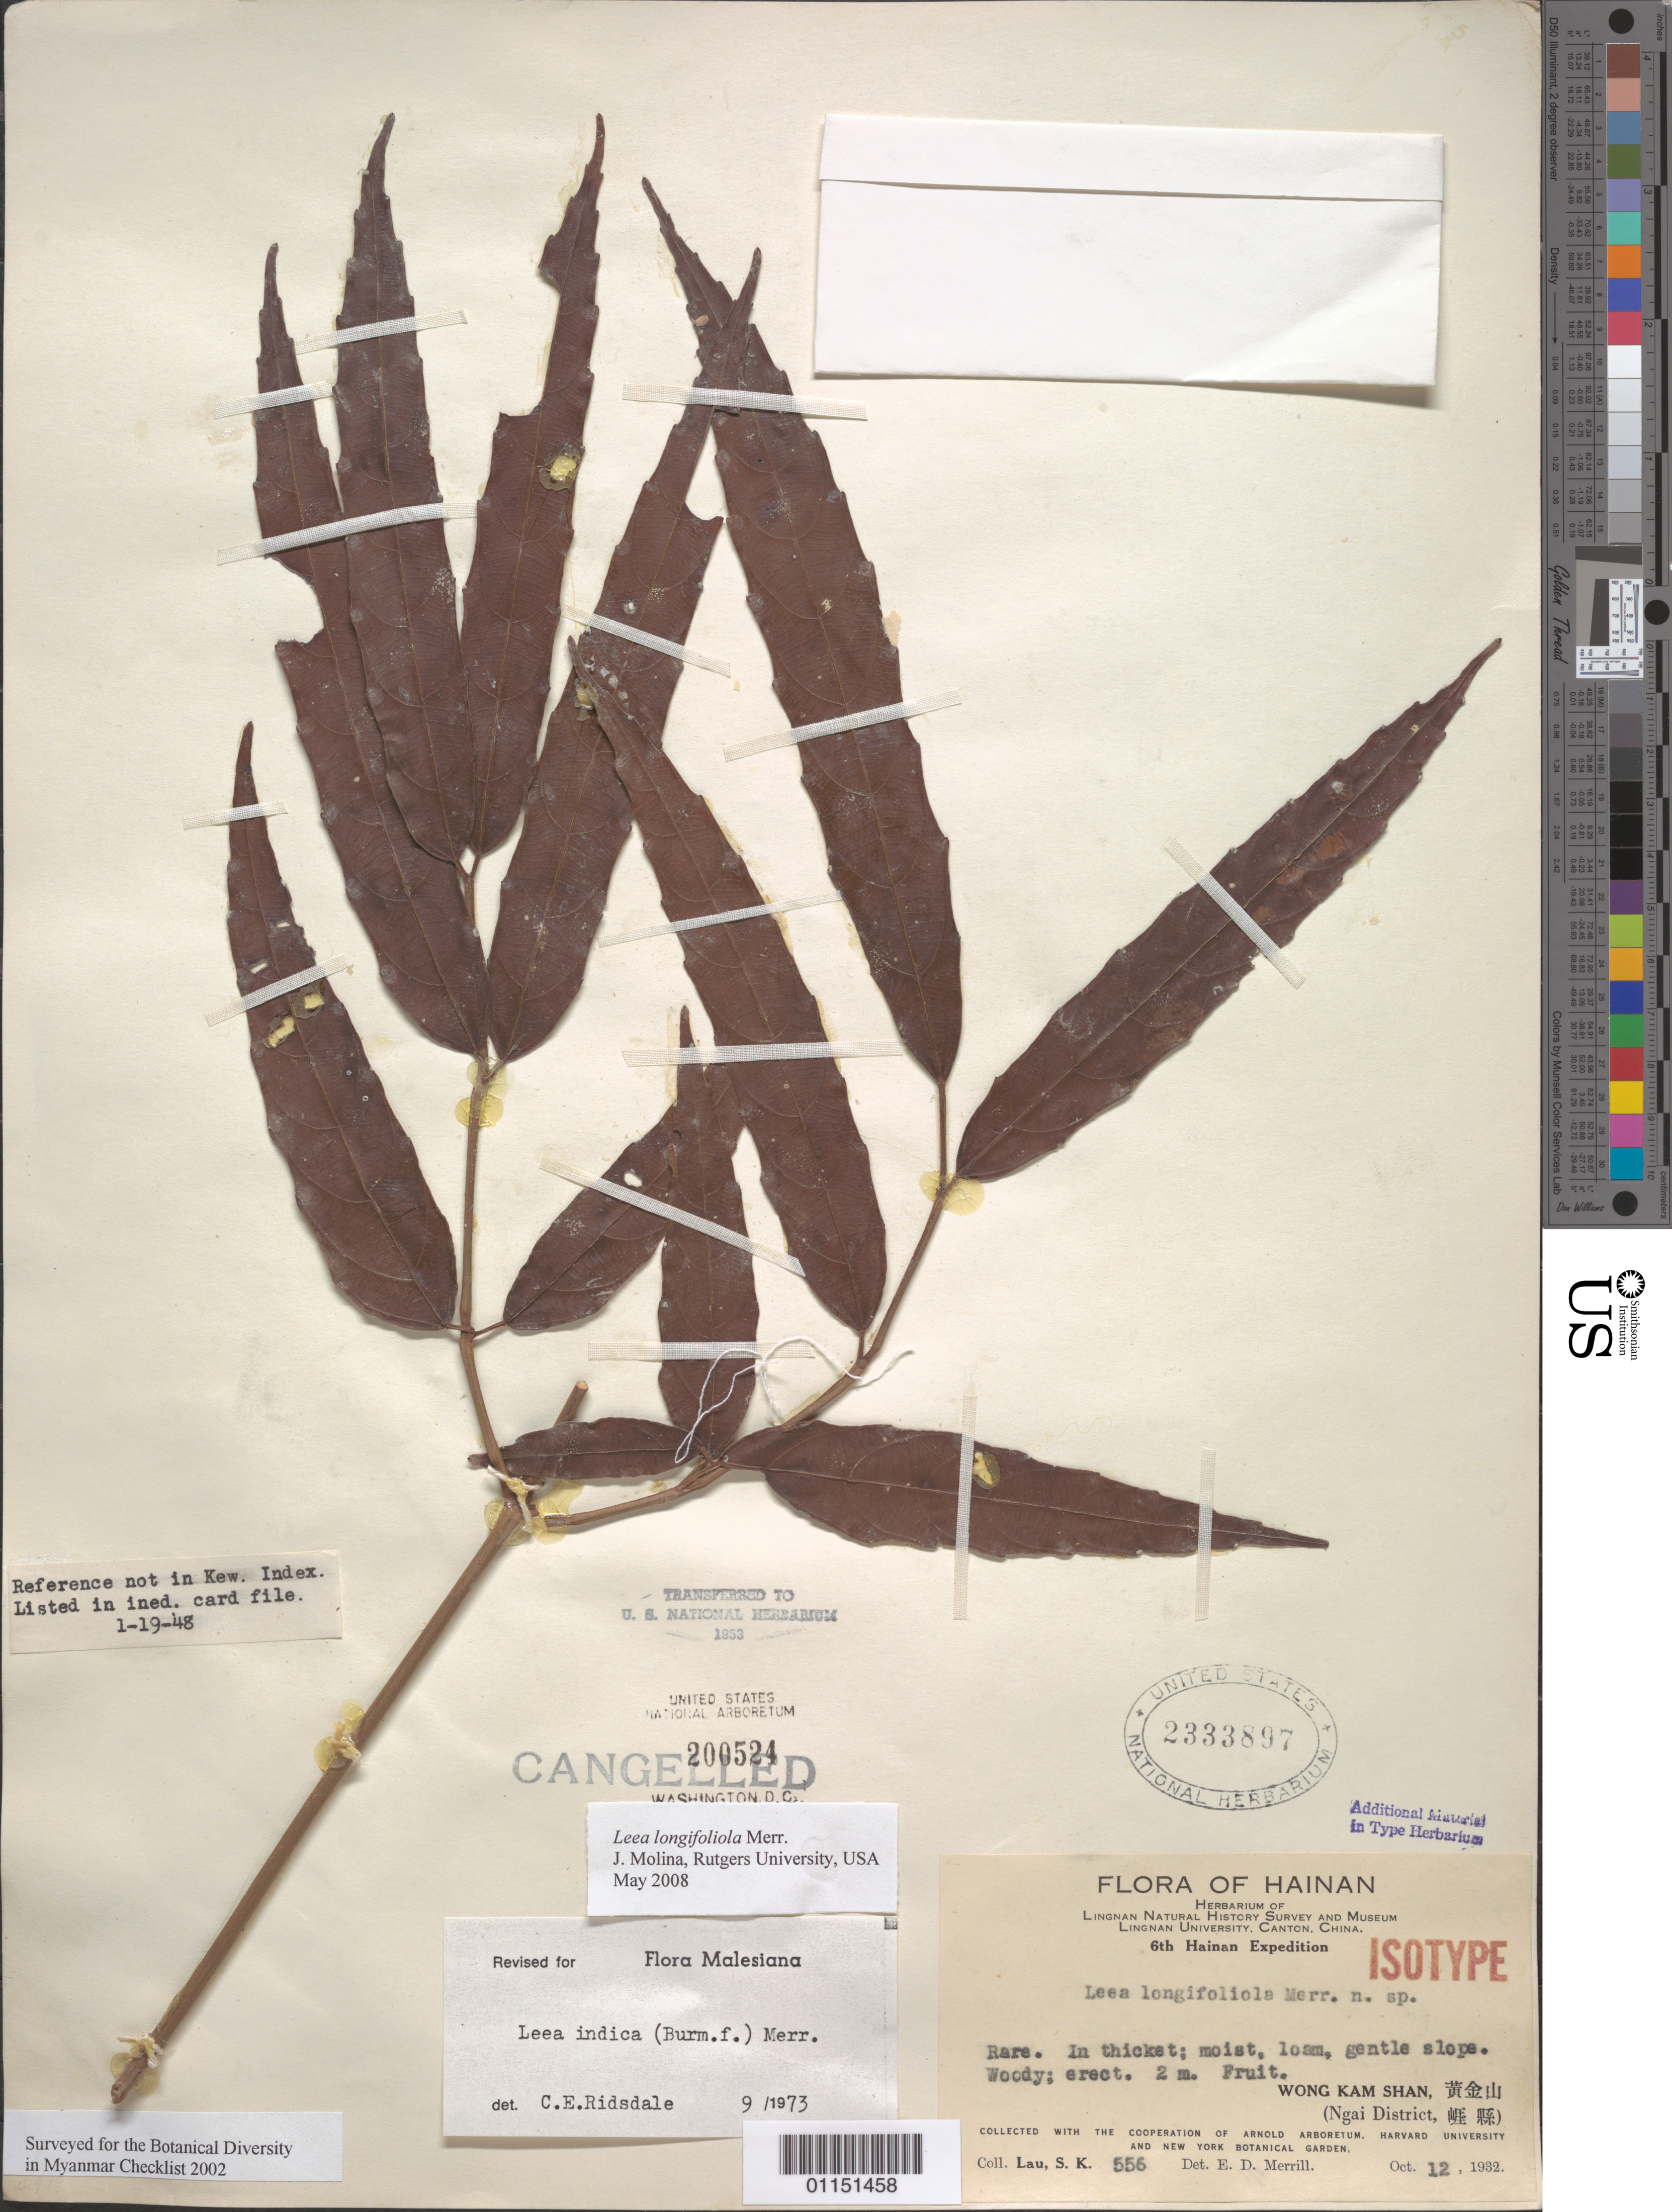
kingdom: Plantae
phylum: Tracheophyta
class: Magnoliopsida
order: Vitales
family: Vitaceae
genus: Leea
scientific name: Leea indica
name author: (Burm. f.) Merr.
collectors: S. K. Lau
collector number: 556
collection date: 1932-10-12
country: China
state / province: Hainan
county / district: Ngai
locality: Wong Kam Shan.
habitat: Rare. In thicket; moist, loam, gentle slope. Woody.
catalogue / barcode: US 2333897